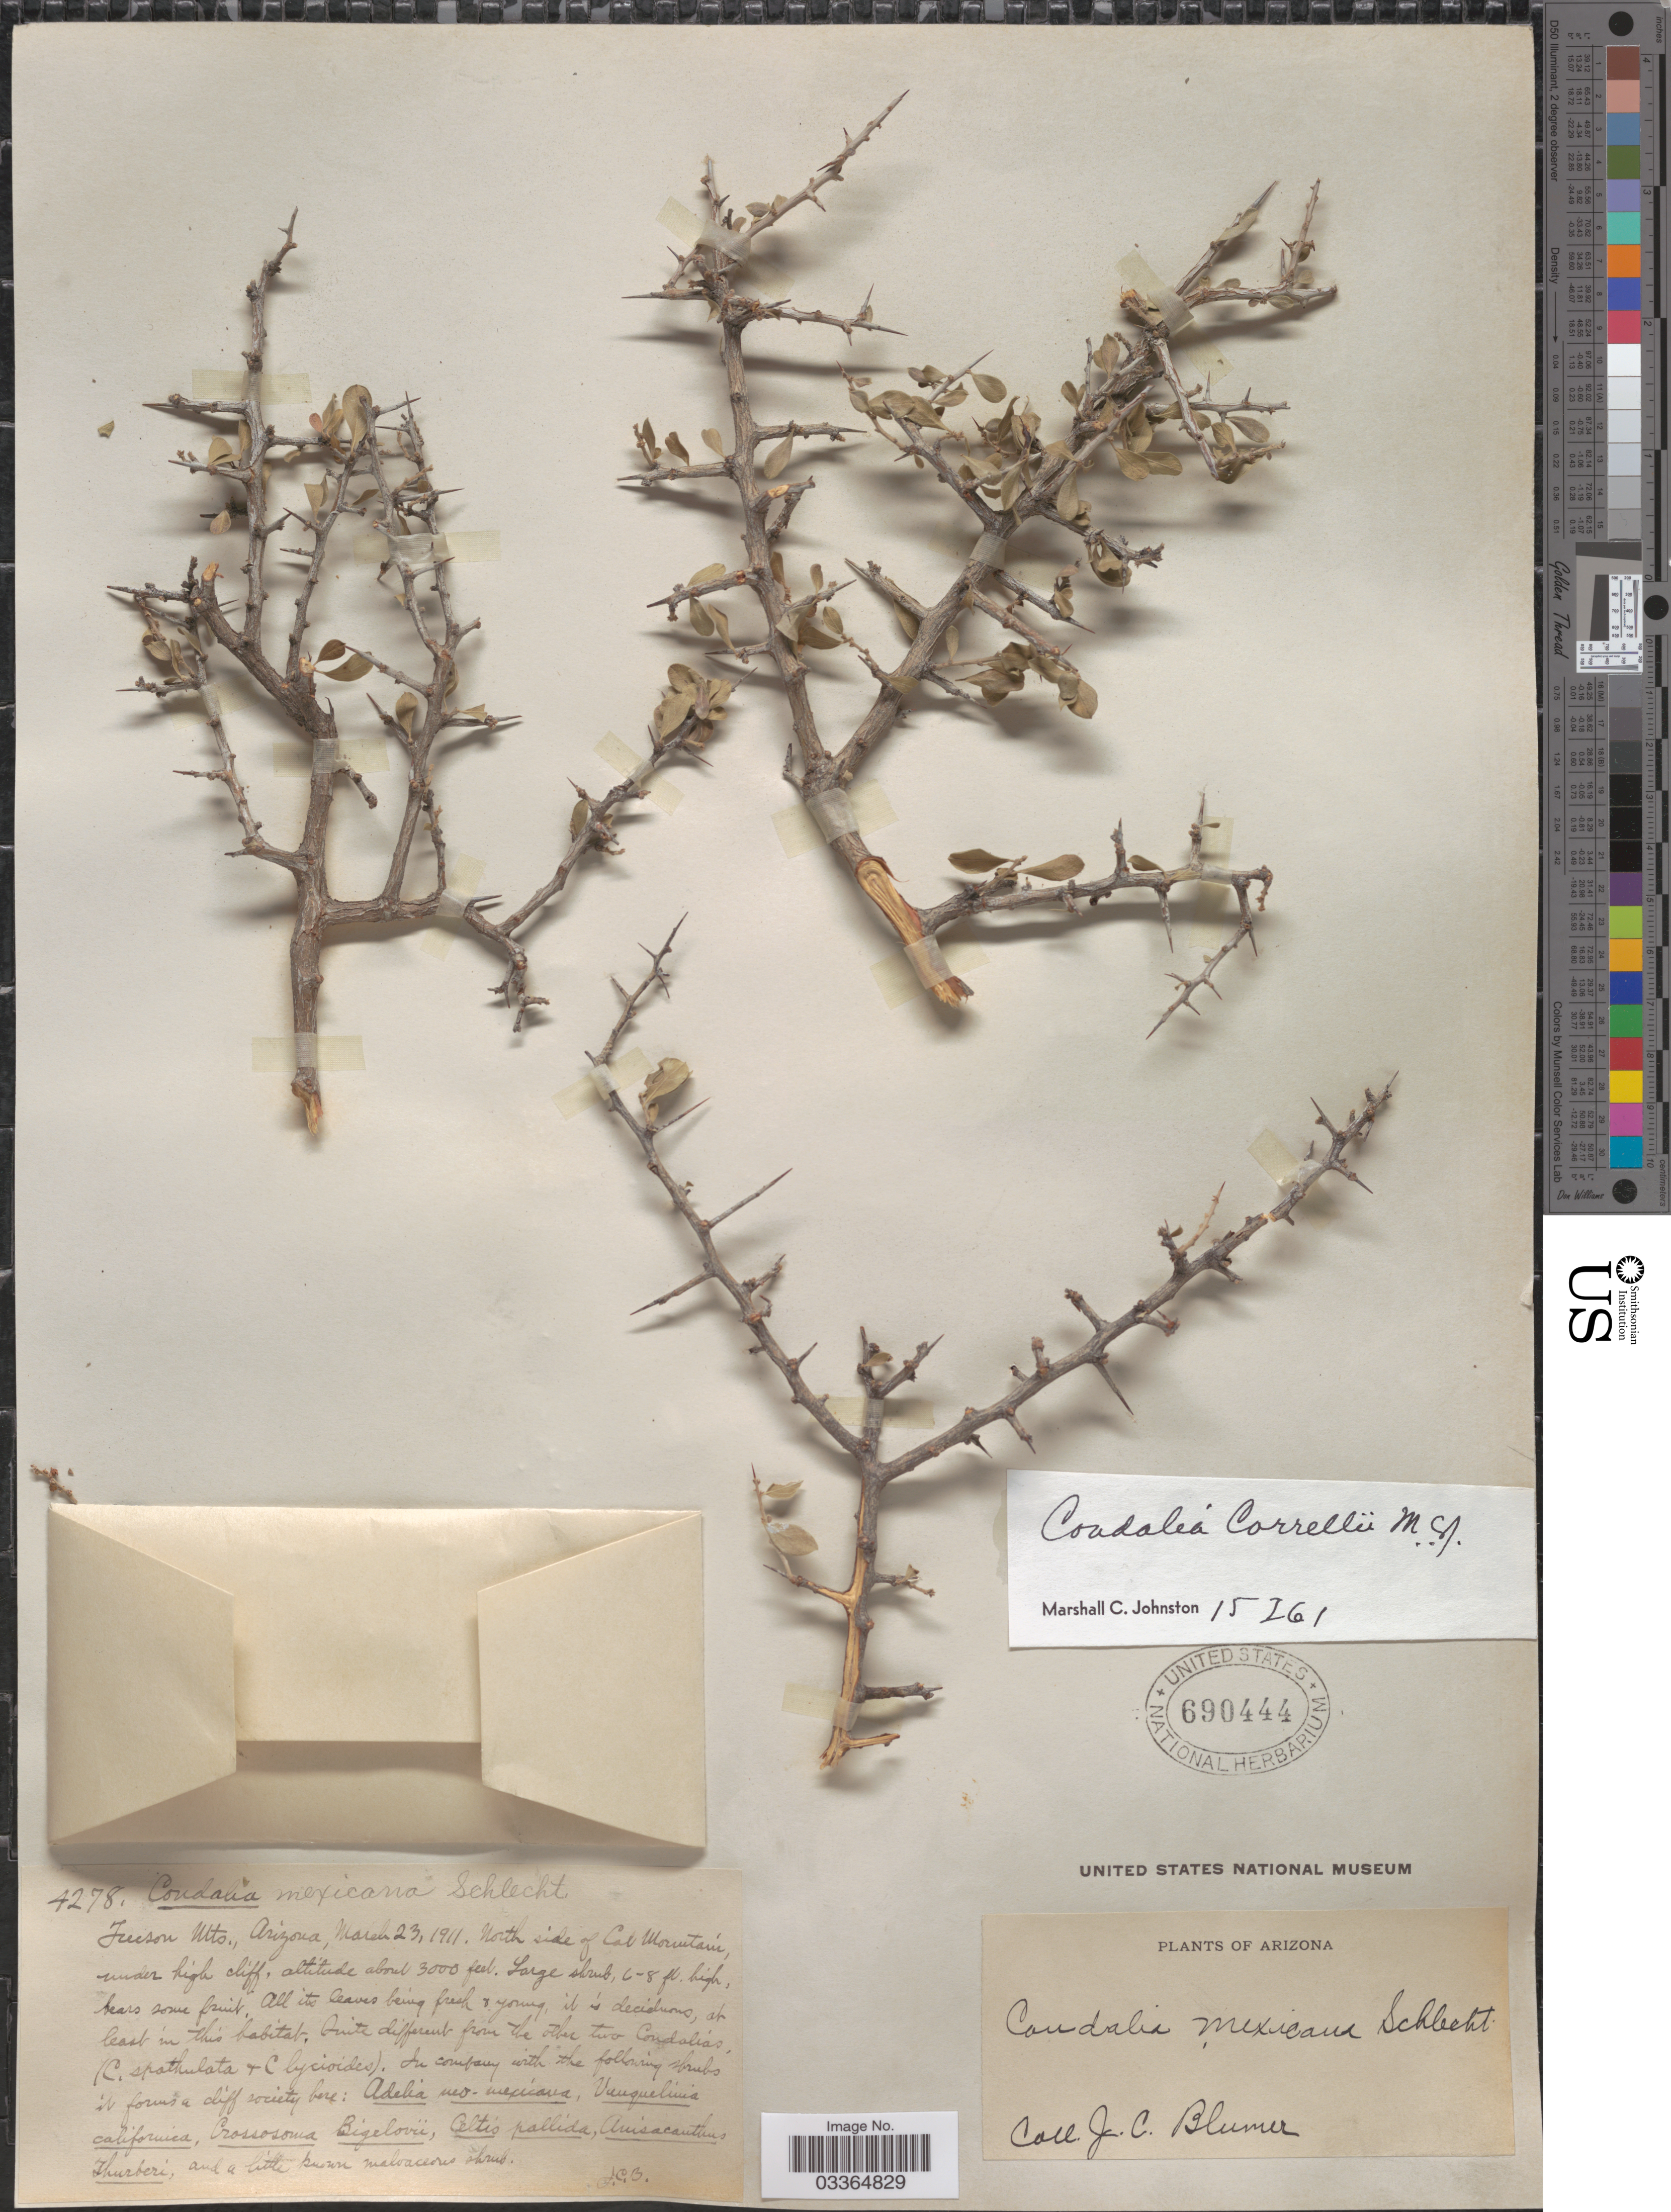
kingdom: Plantae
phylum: Tracheophyta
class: Magnoliopsida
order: Rosales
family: Rhamnaceae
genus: Condalia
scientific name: Condalia correllii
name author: M.C. Johnst.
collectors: J. C. Blumer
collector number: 4278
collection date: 1911-03-23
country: United States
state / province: Arizona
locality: Tucson Mts. North side of Cal Mountain under high cliff.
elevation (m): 914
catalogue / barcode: US 690444